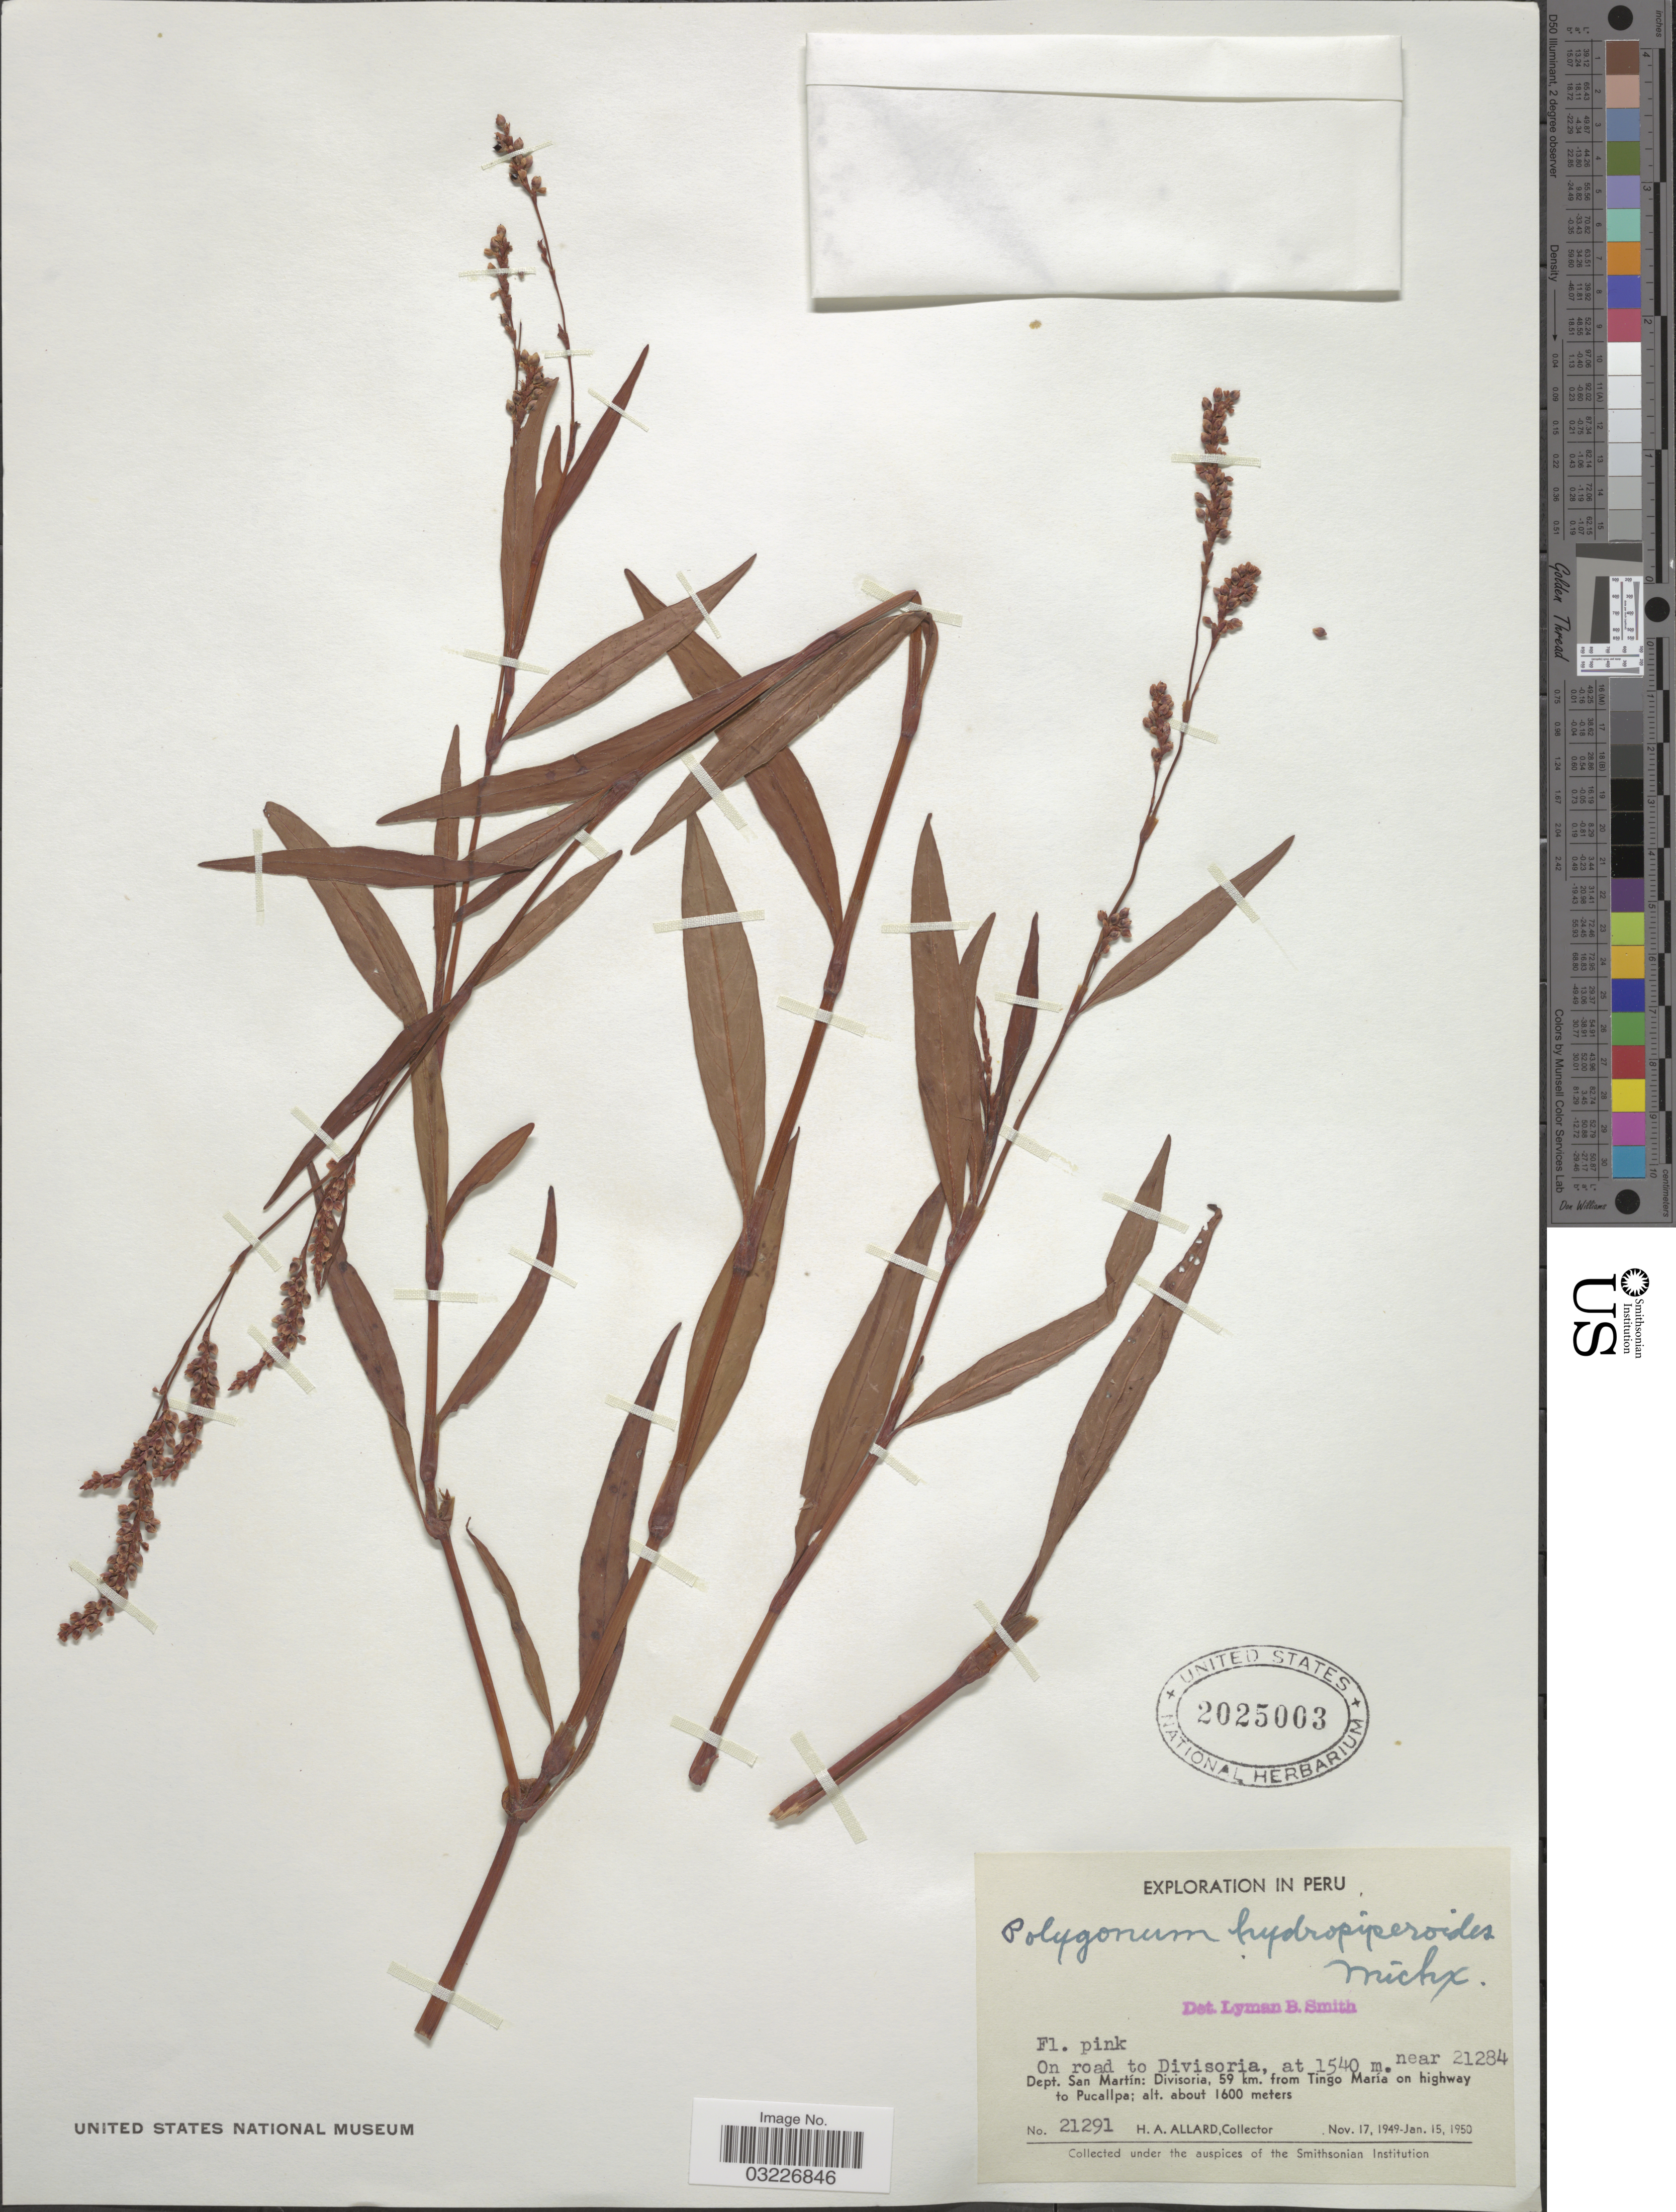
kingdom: Plantae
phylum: Tracheophyta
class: Magnoliopsida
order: Caryophyllales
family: Polygonaceae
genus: Polygonum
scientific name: Polygonum hydropiperoides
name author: Michx.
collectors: H. A. Allard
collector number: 21291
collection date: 1949-11-17/1950-01-15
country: Peru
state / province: San Martín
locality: On road to Divisoria, at 1540 m. near 21284. Dept. San Martín: Divisoria, 59 km. from Tingo María on highway to Pucallpa.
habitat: on road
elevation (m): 1600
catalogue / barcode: US 2025003